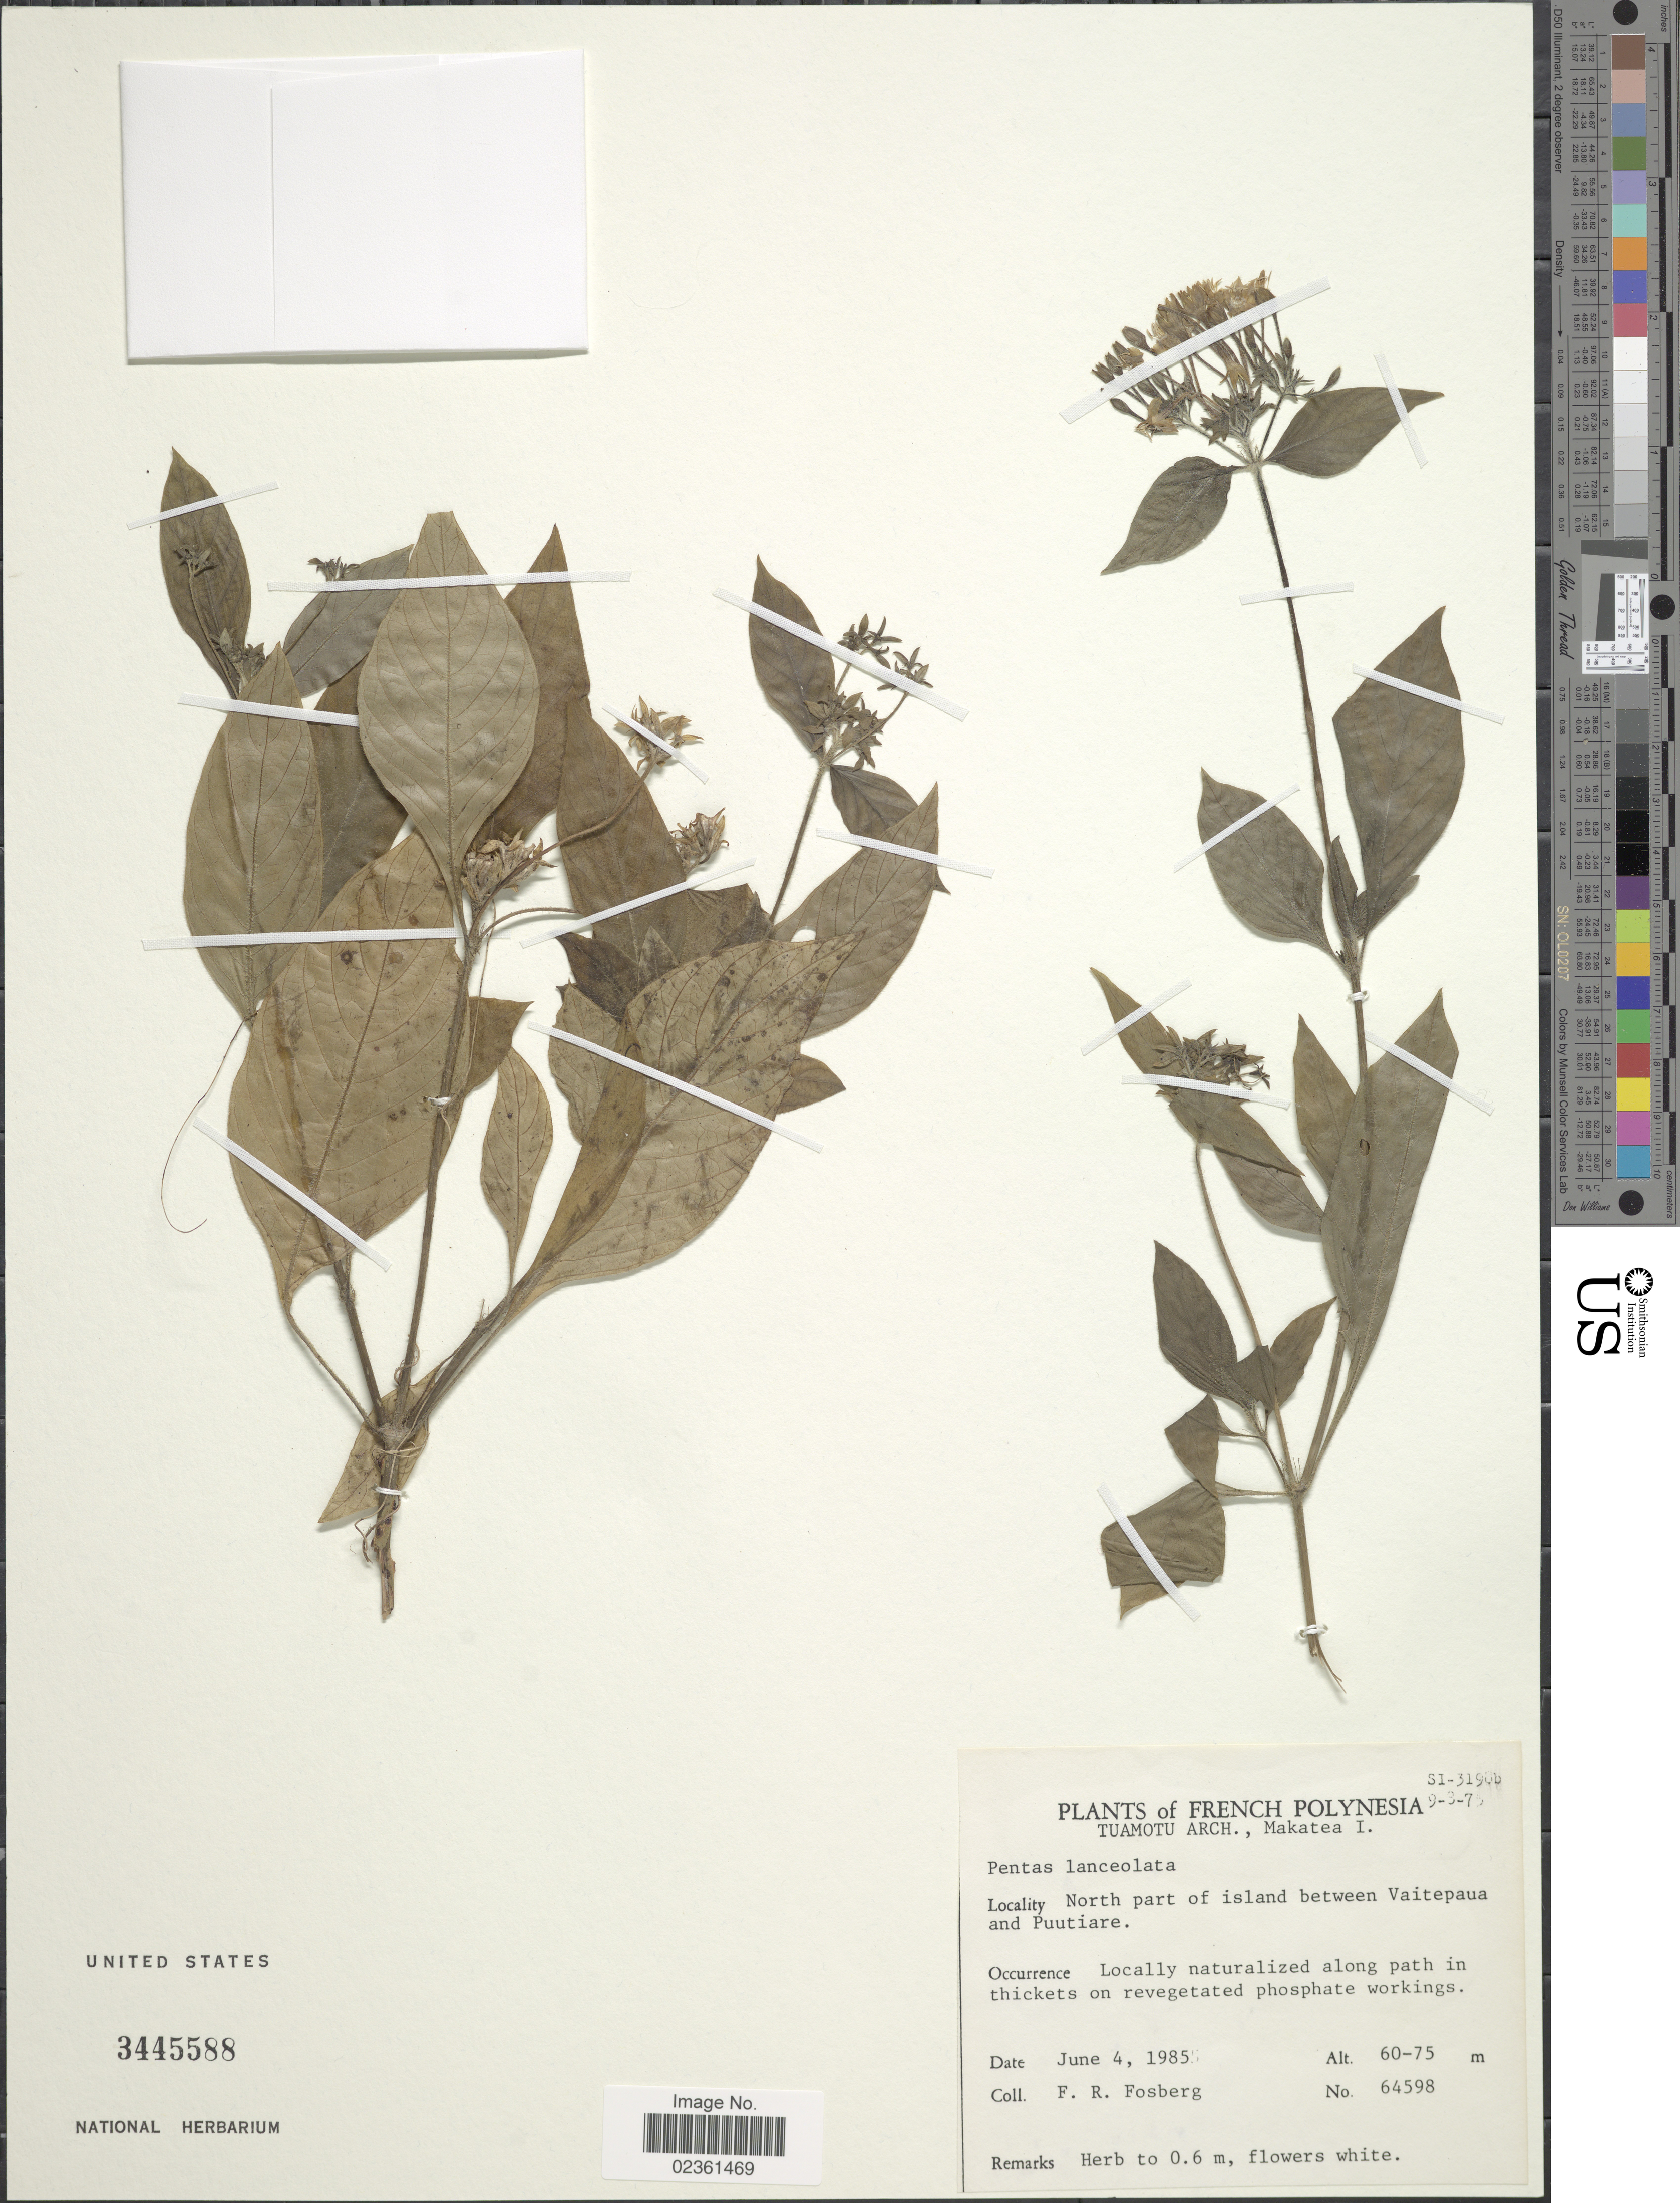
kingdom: Plantae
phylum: Tracheophyta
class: Magnoliopsida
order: Gentianales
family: Rubiaceae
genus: Pentas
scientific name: Pentas lanceolata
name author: (Forssk.) Deflers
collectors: F. R. Fosberg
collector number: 64598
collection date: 1985-06-04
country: French Polynesia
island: Makatea [Aurora]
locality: Tuamotu Ranch, Makatea I., north part of island between Vaitepaua and Puutiare, locally naturalized along path in thickets on revegetated phosphate workings.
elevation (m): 60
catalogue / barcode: US 3445588